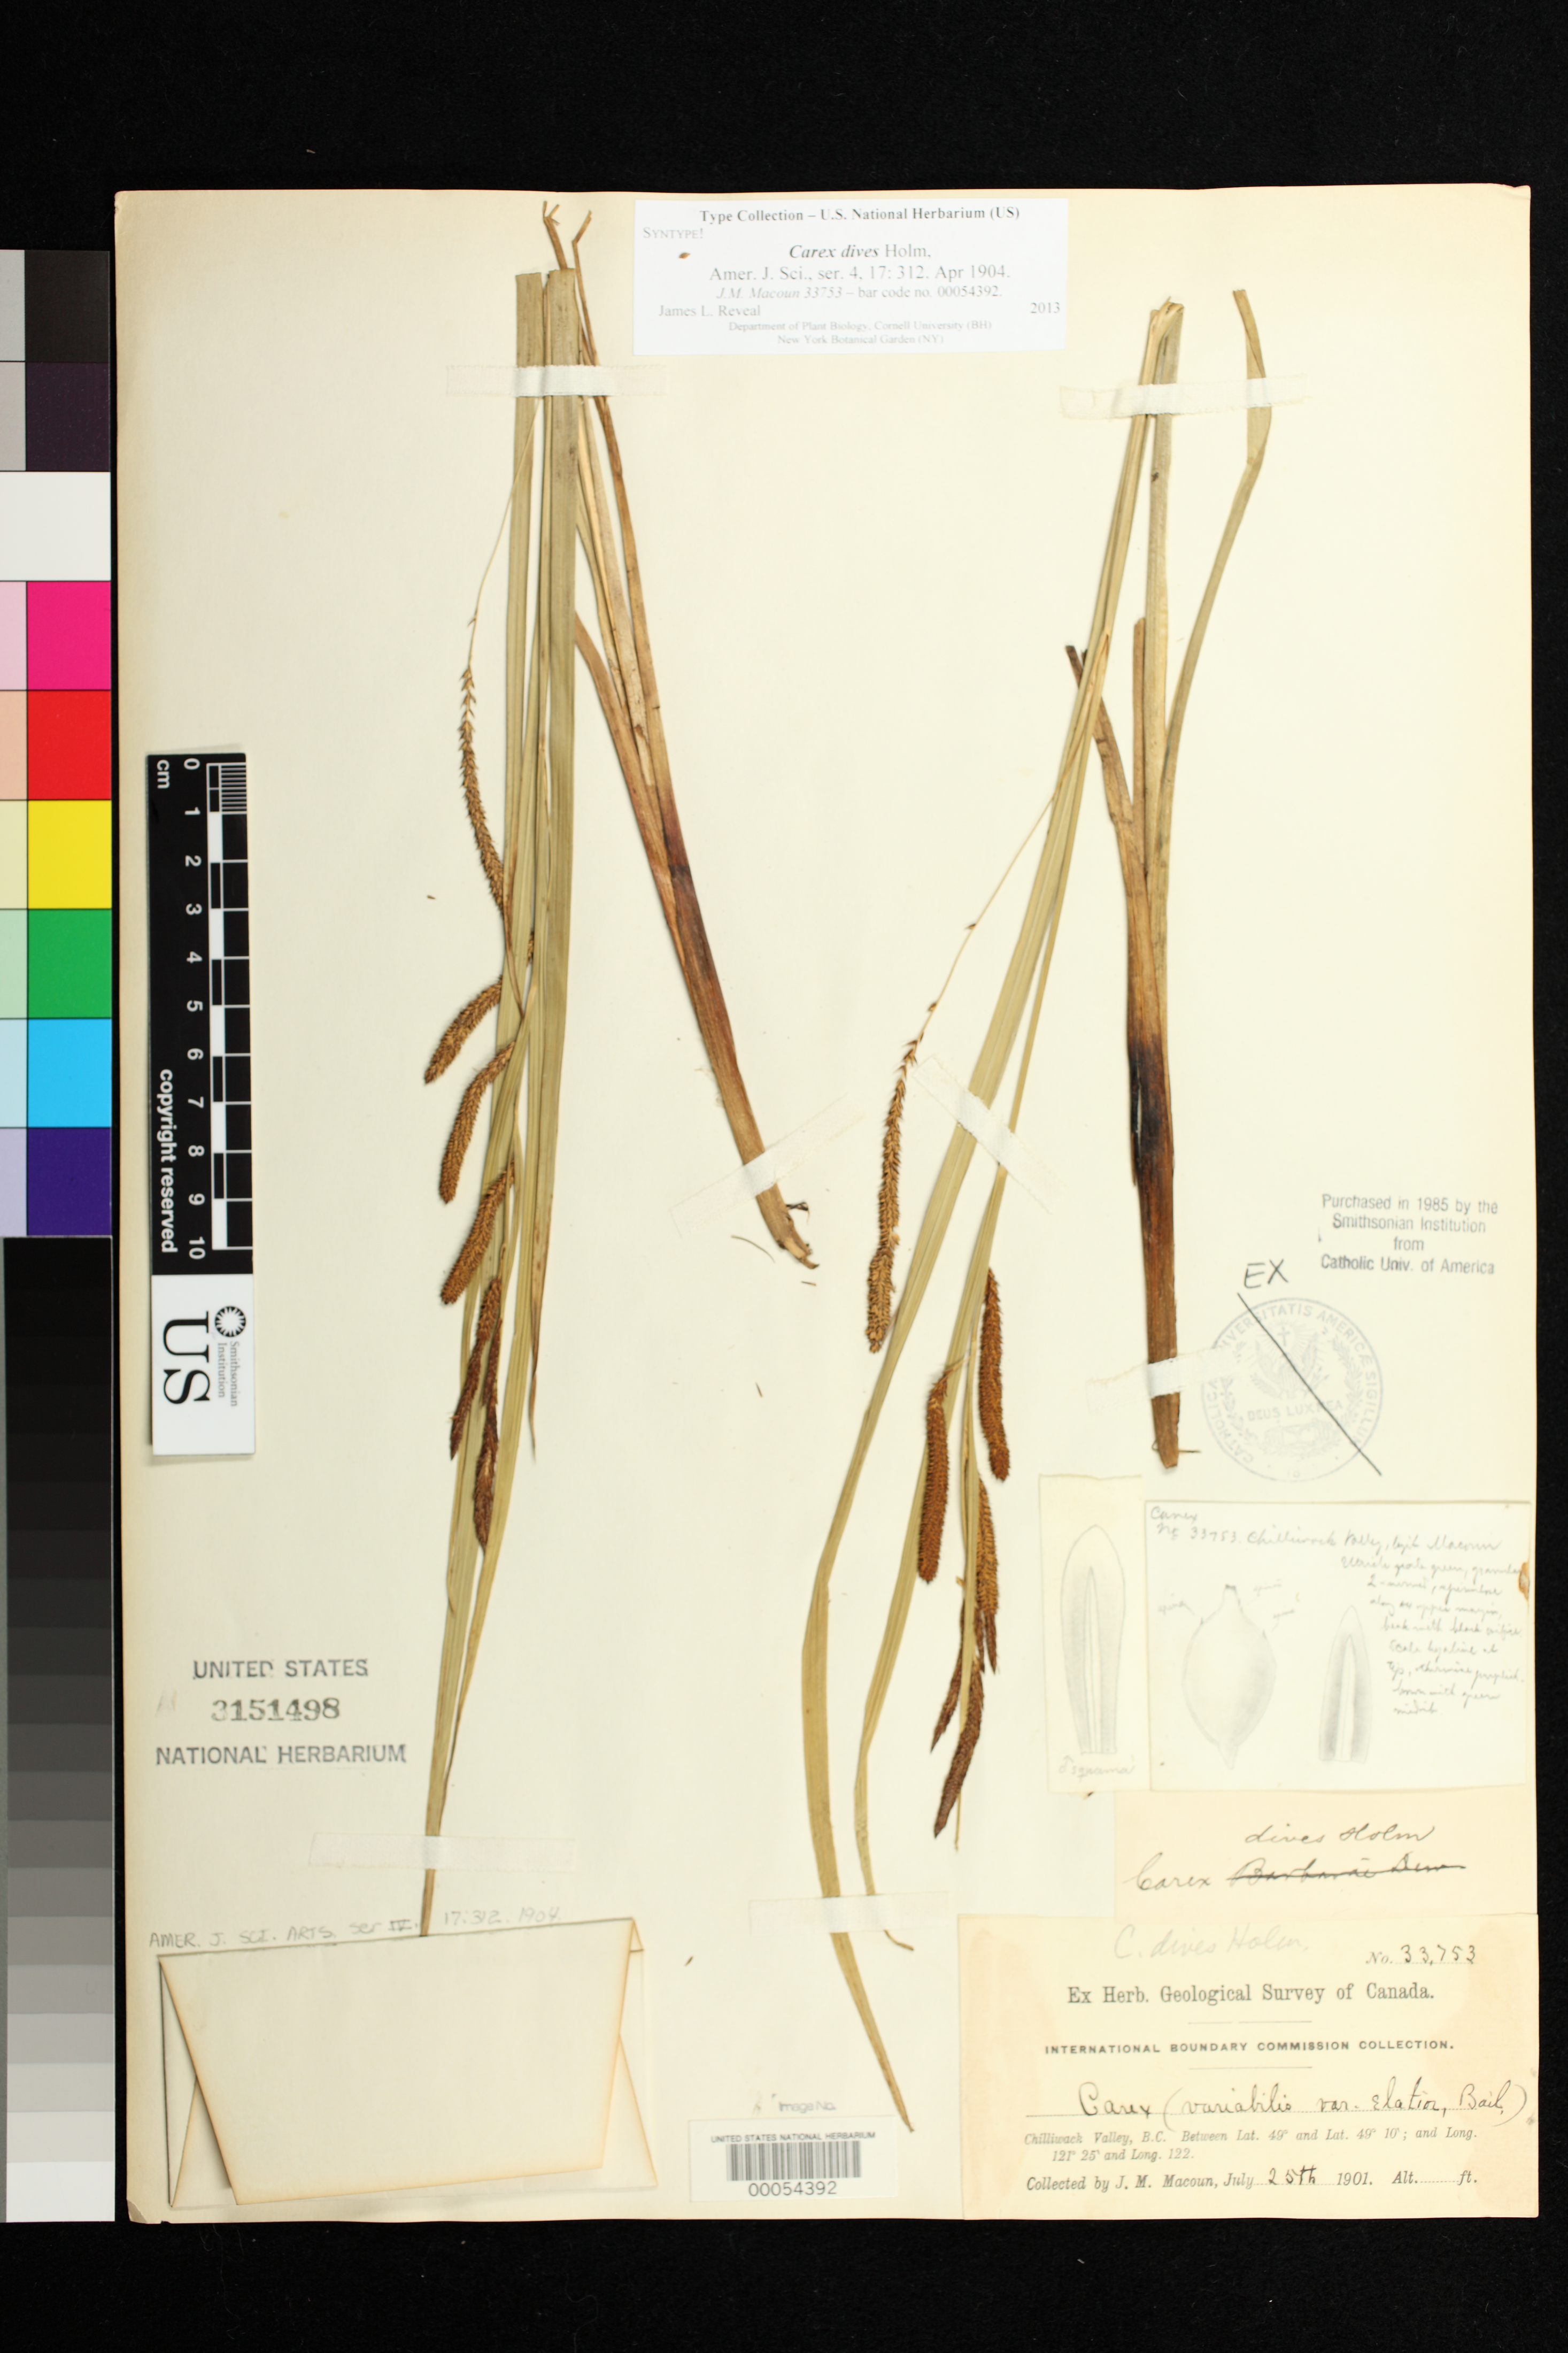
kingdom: Plantae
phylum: Tracheophyta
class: Liliopsida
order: Poales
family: Cyperaceae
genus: Carex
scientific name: Carex dives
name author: Holm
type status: Syntype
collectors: J. M. Macoun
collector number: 33753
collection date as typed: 25 Jul 1901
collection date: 1901-07-25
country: Canada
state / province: British Columbia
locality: Chilliwack Valley, B.C.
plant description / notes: Currently accepted name as cited by L.A. Standley, Syst. Bot. Monogr. 7: 55 (1985).; Specimen purchased in 1985 by the Smithsonian Institution from Catholic Univ. of America [LCU].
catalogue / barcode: US 3151498